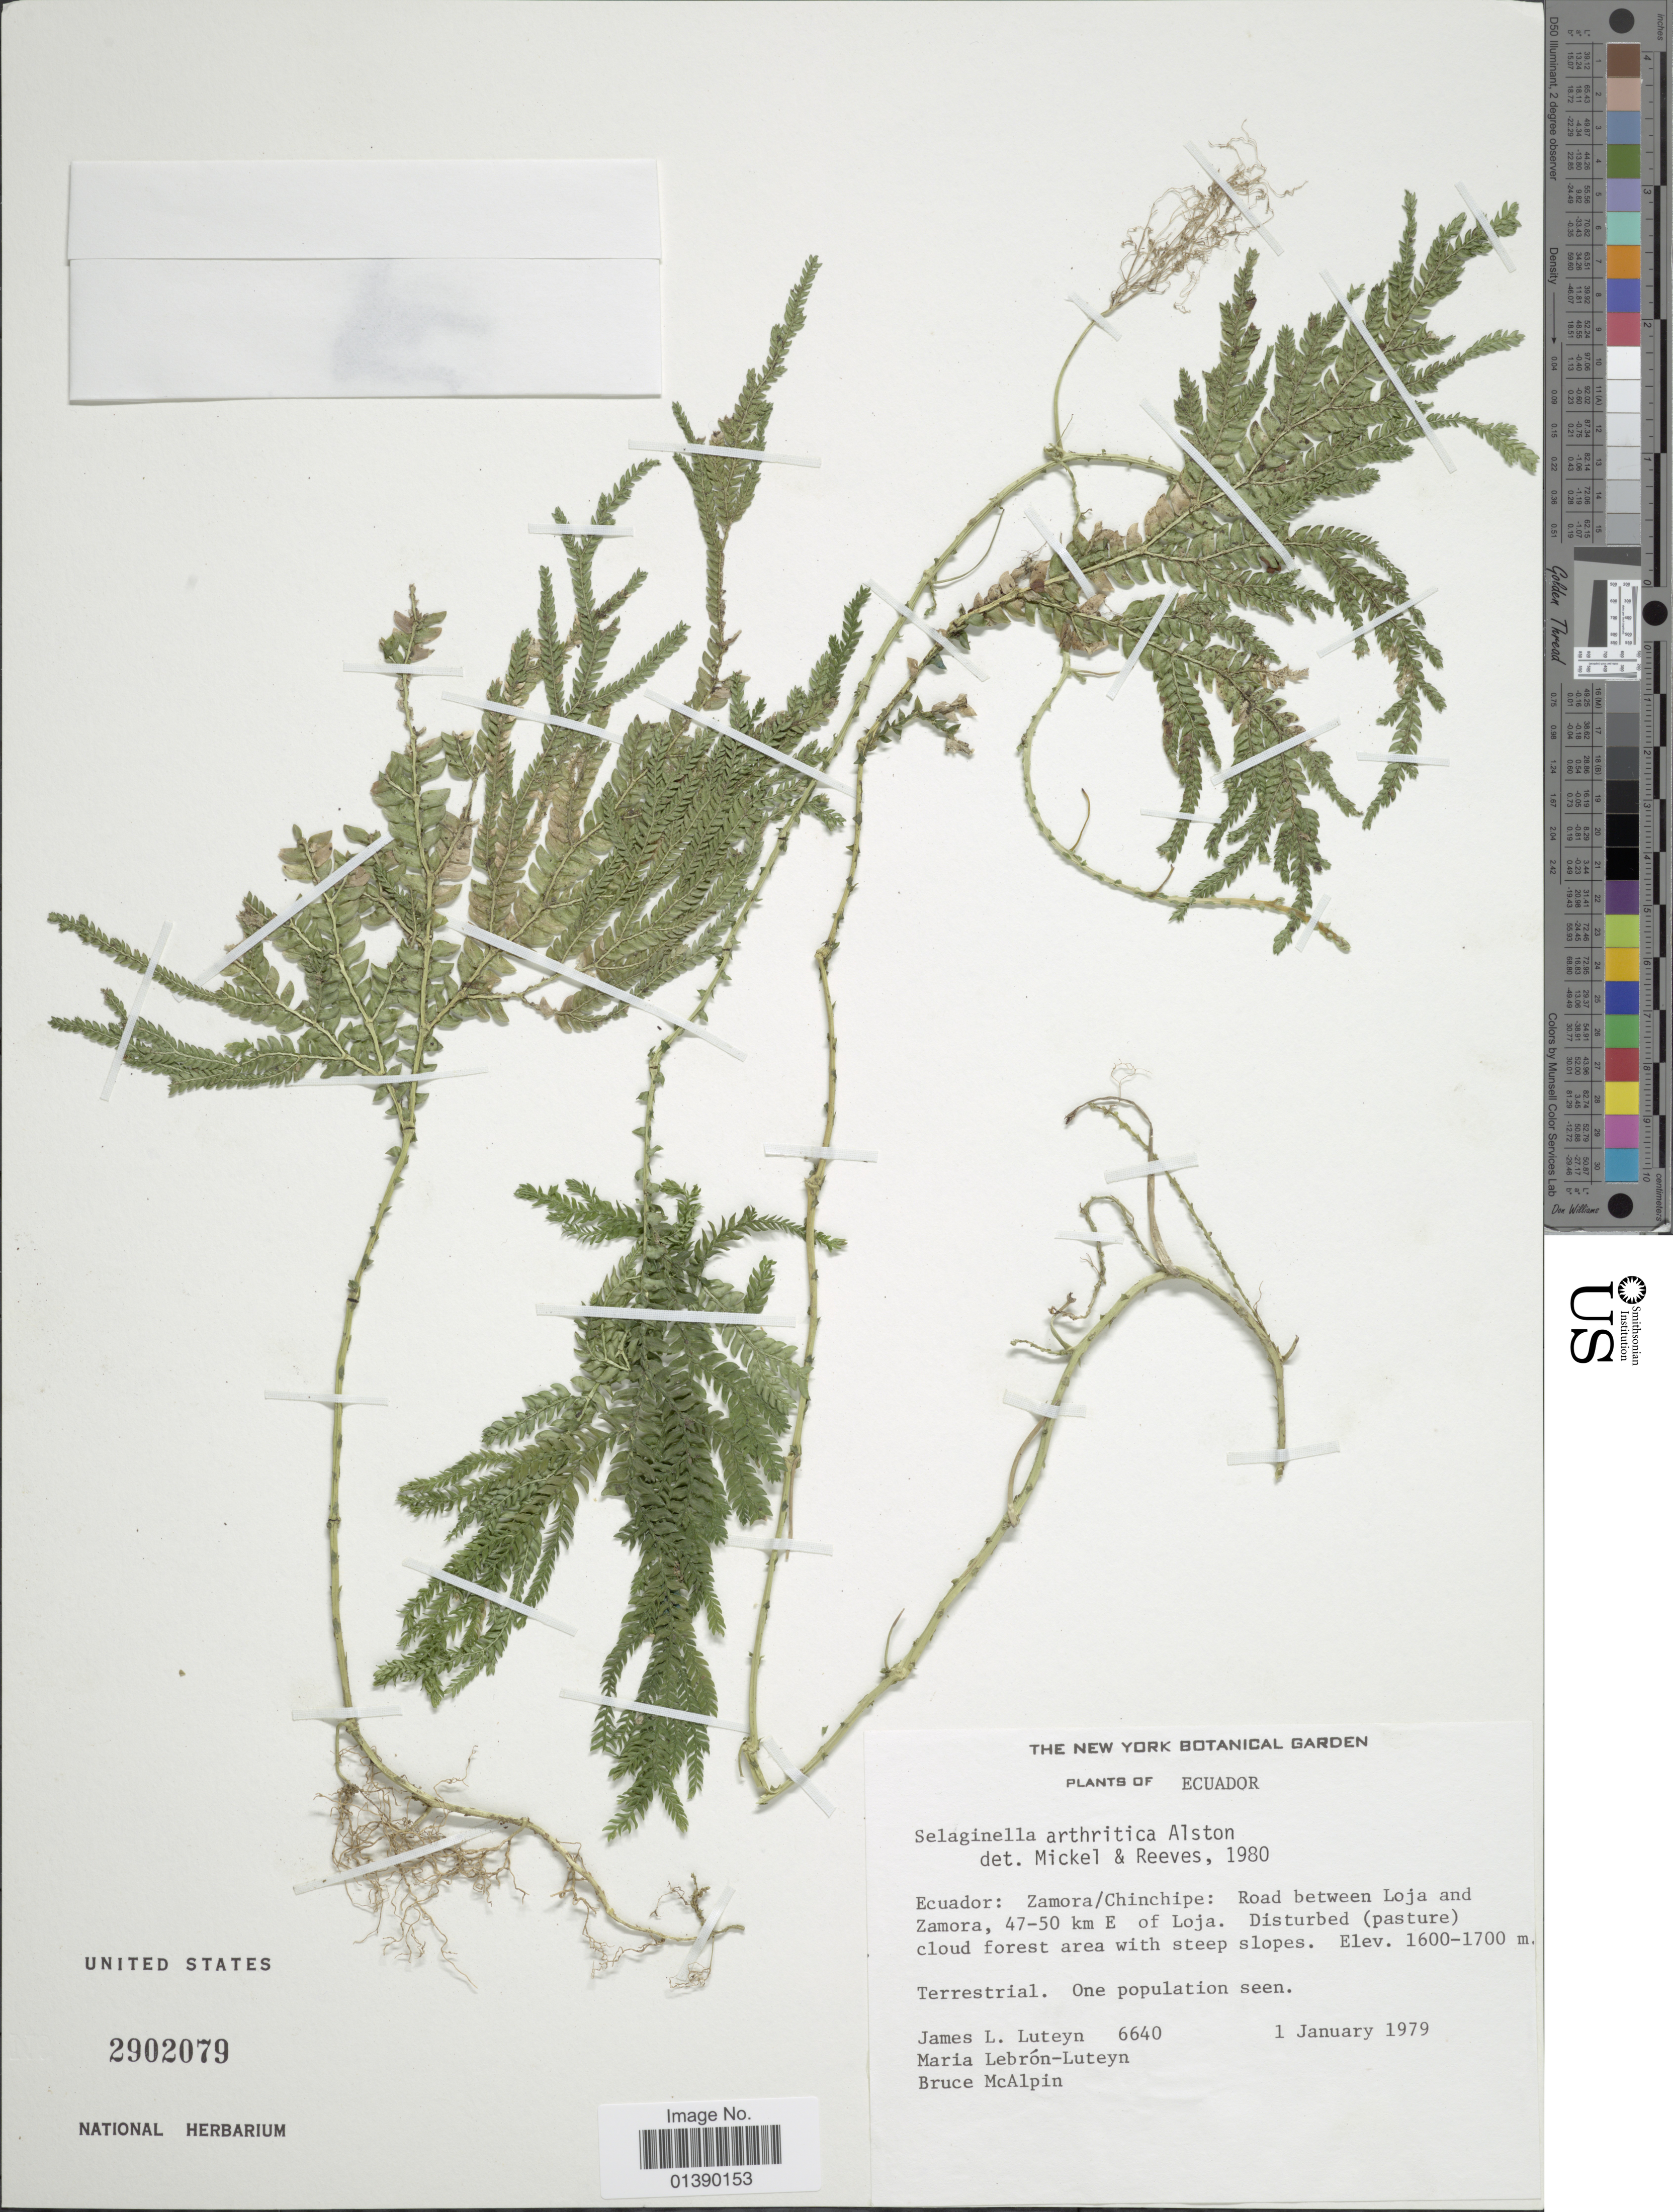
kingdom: Plantae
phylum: Tracheophyta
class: Lycopodiopsida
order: Selaginellales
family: Selaginellaceae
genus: Selaginella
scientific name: Selaginella arthritica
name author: Alston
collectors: J. L. Luteyn, M. L. Lebrón-Luteyn & B. McAlpin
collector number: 6640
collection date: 1979-01-01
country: Ecuador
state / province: Zamora-Chinchipe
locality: Road between Loja and Zamora, 47-50 km E of Loja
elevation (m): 1600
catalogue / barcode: US 2902079